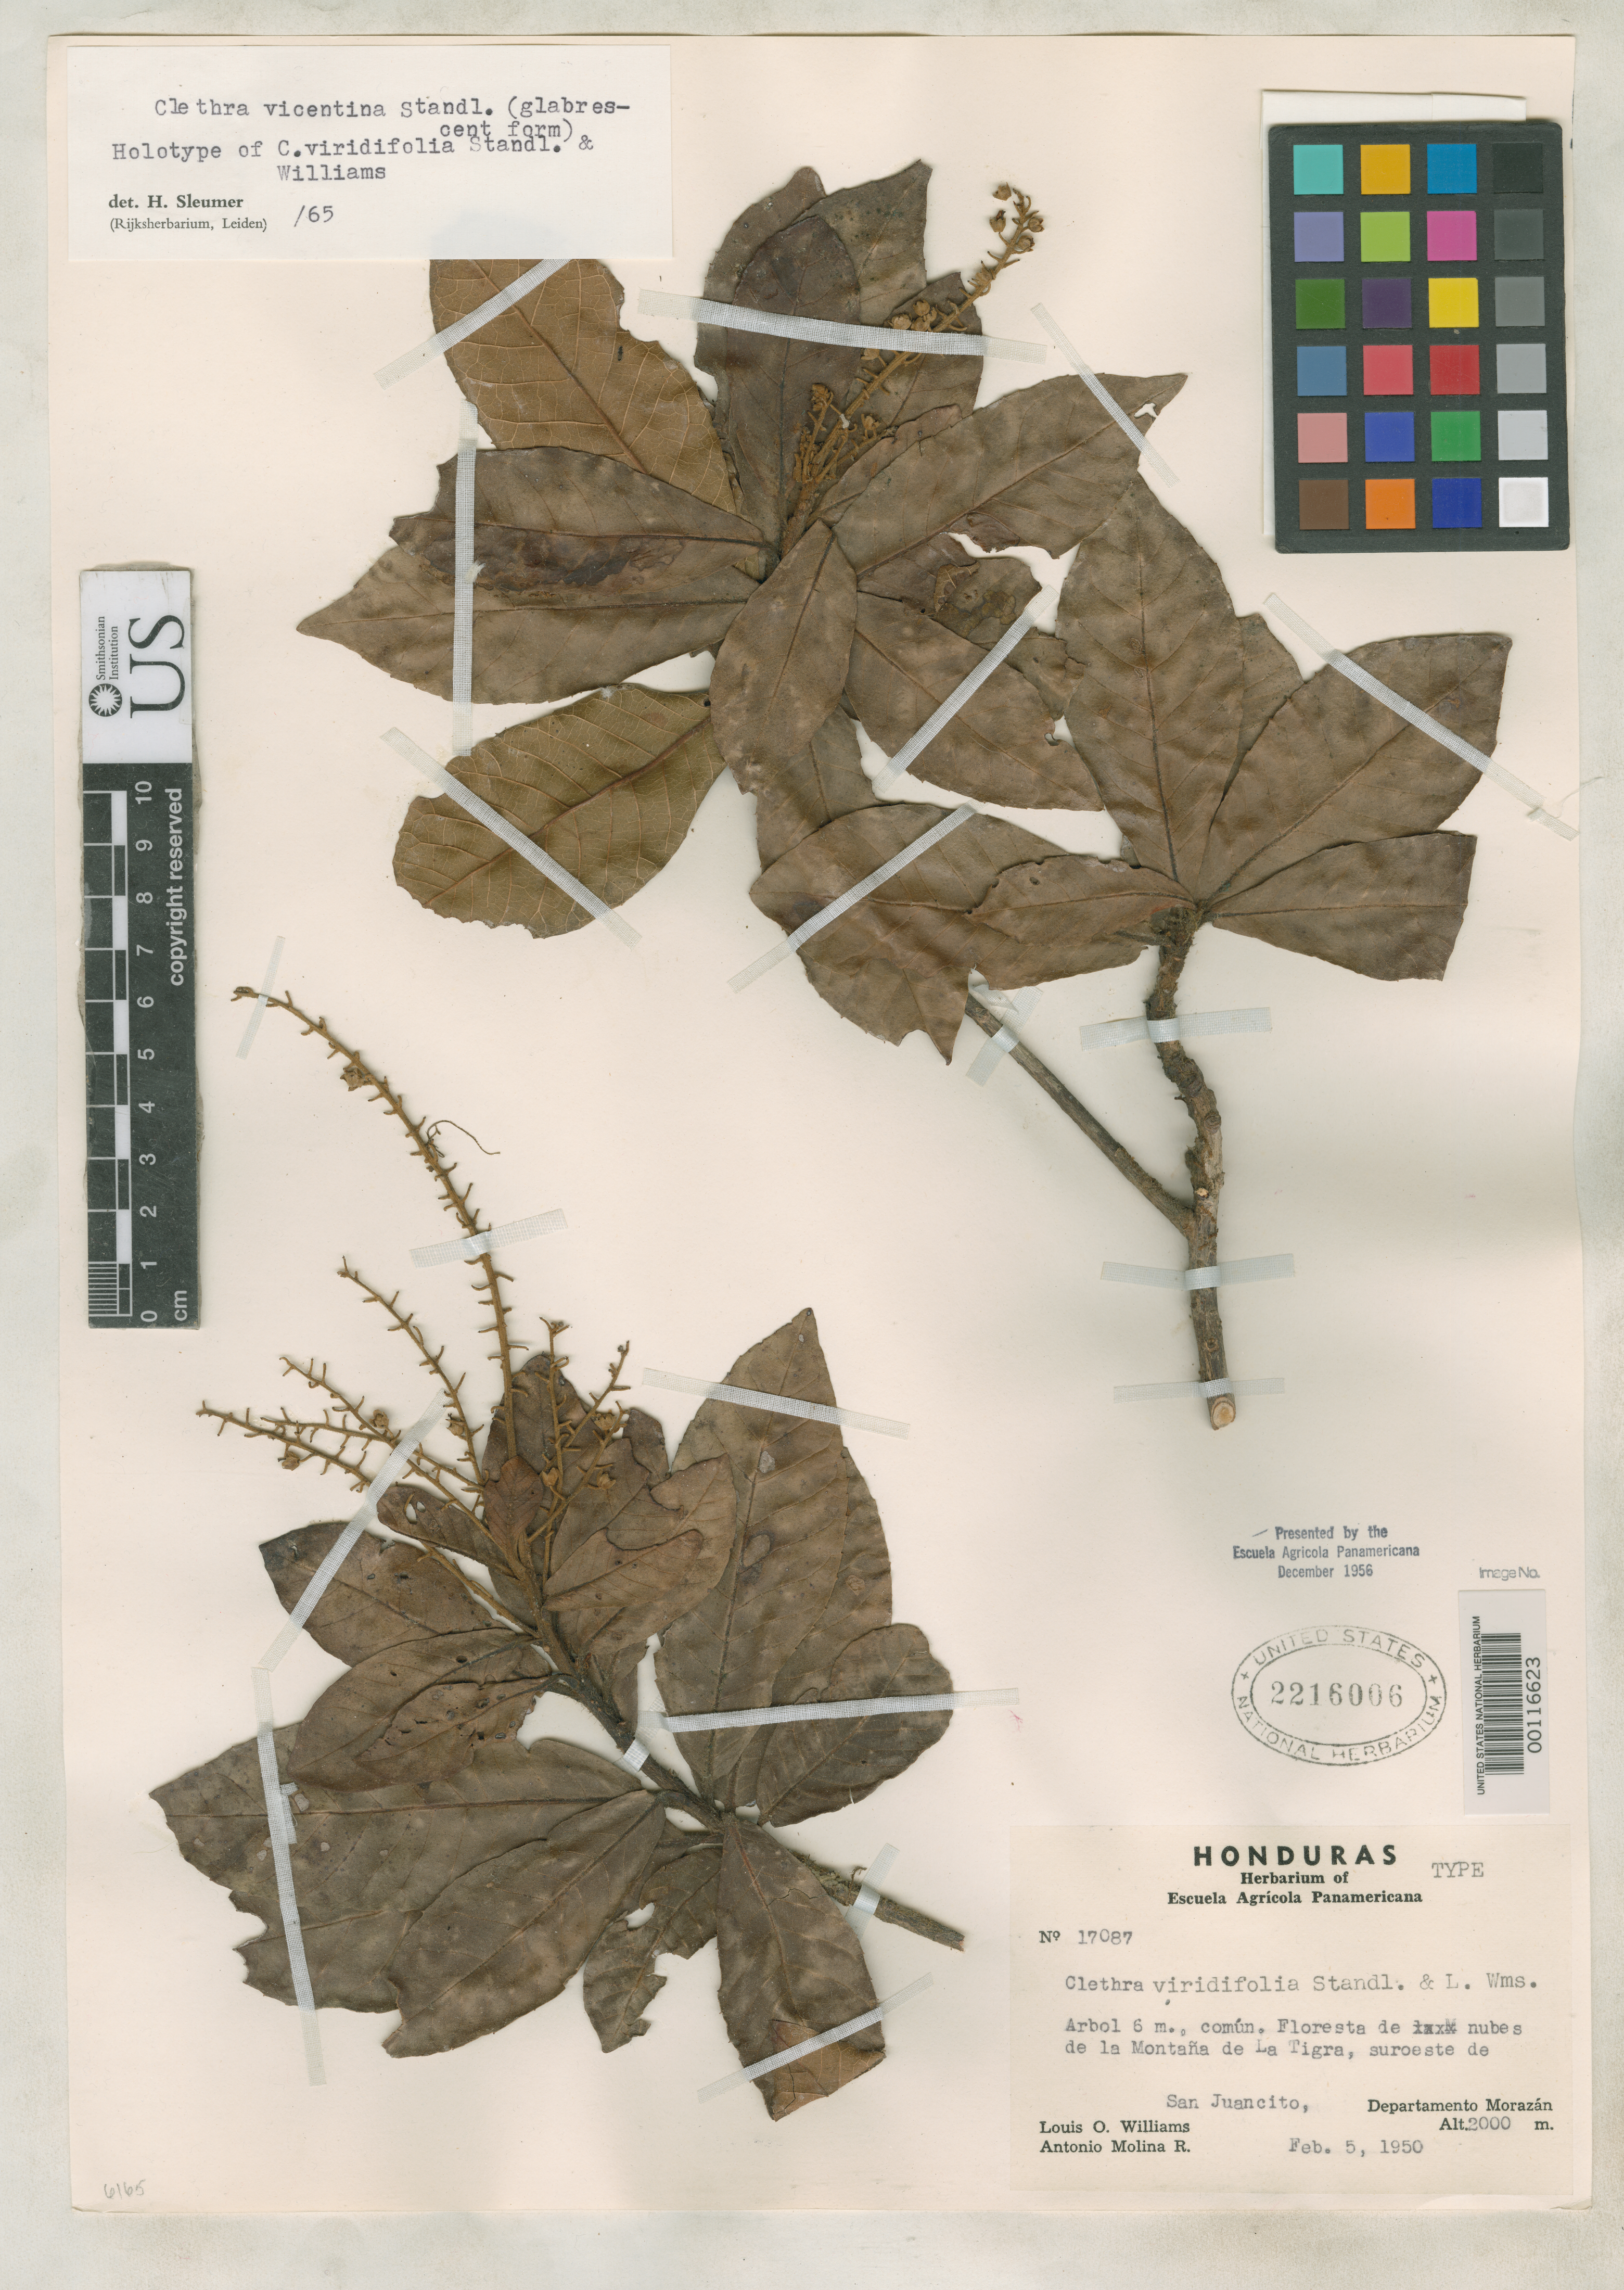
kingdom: Plantae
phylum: Tracheophyta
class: Magnoliopsida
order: Ericales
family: Clethraceae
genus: Clethra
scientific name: Clethra viridifolia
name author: Standl. & L.O. Williams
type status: Holotype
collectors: L. O. Williams & A. Molina R.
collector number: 17087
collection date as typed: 05 Feb 1950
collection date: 1950-02-05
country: Honduras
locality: San Juancito.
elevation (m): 2000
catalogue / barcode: US 2216006